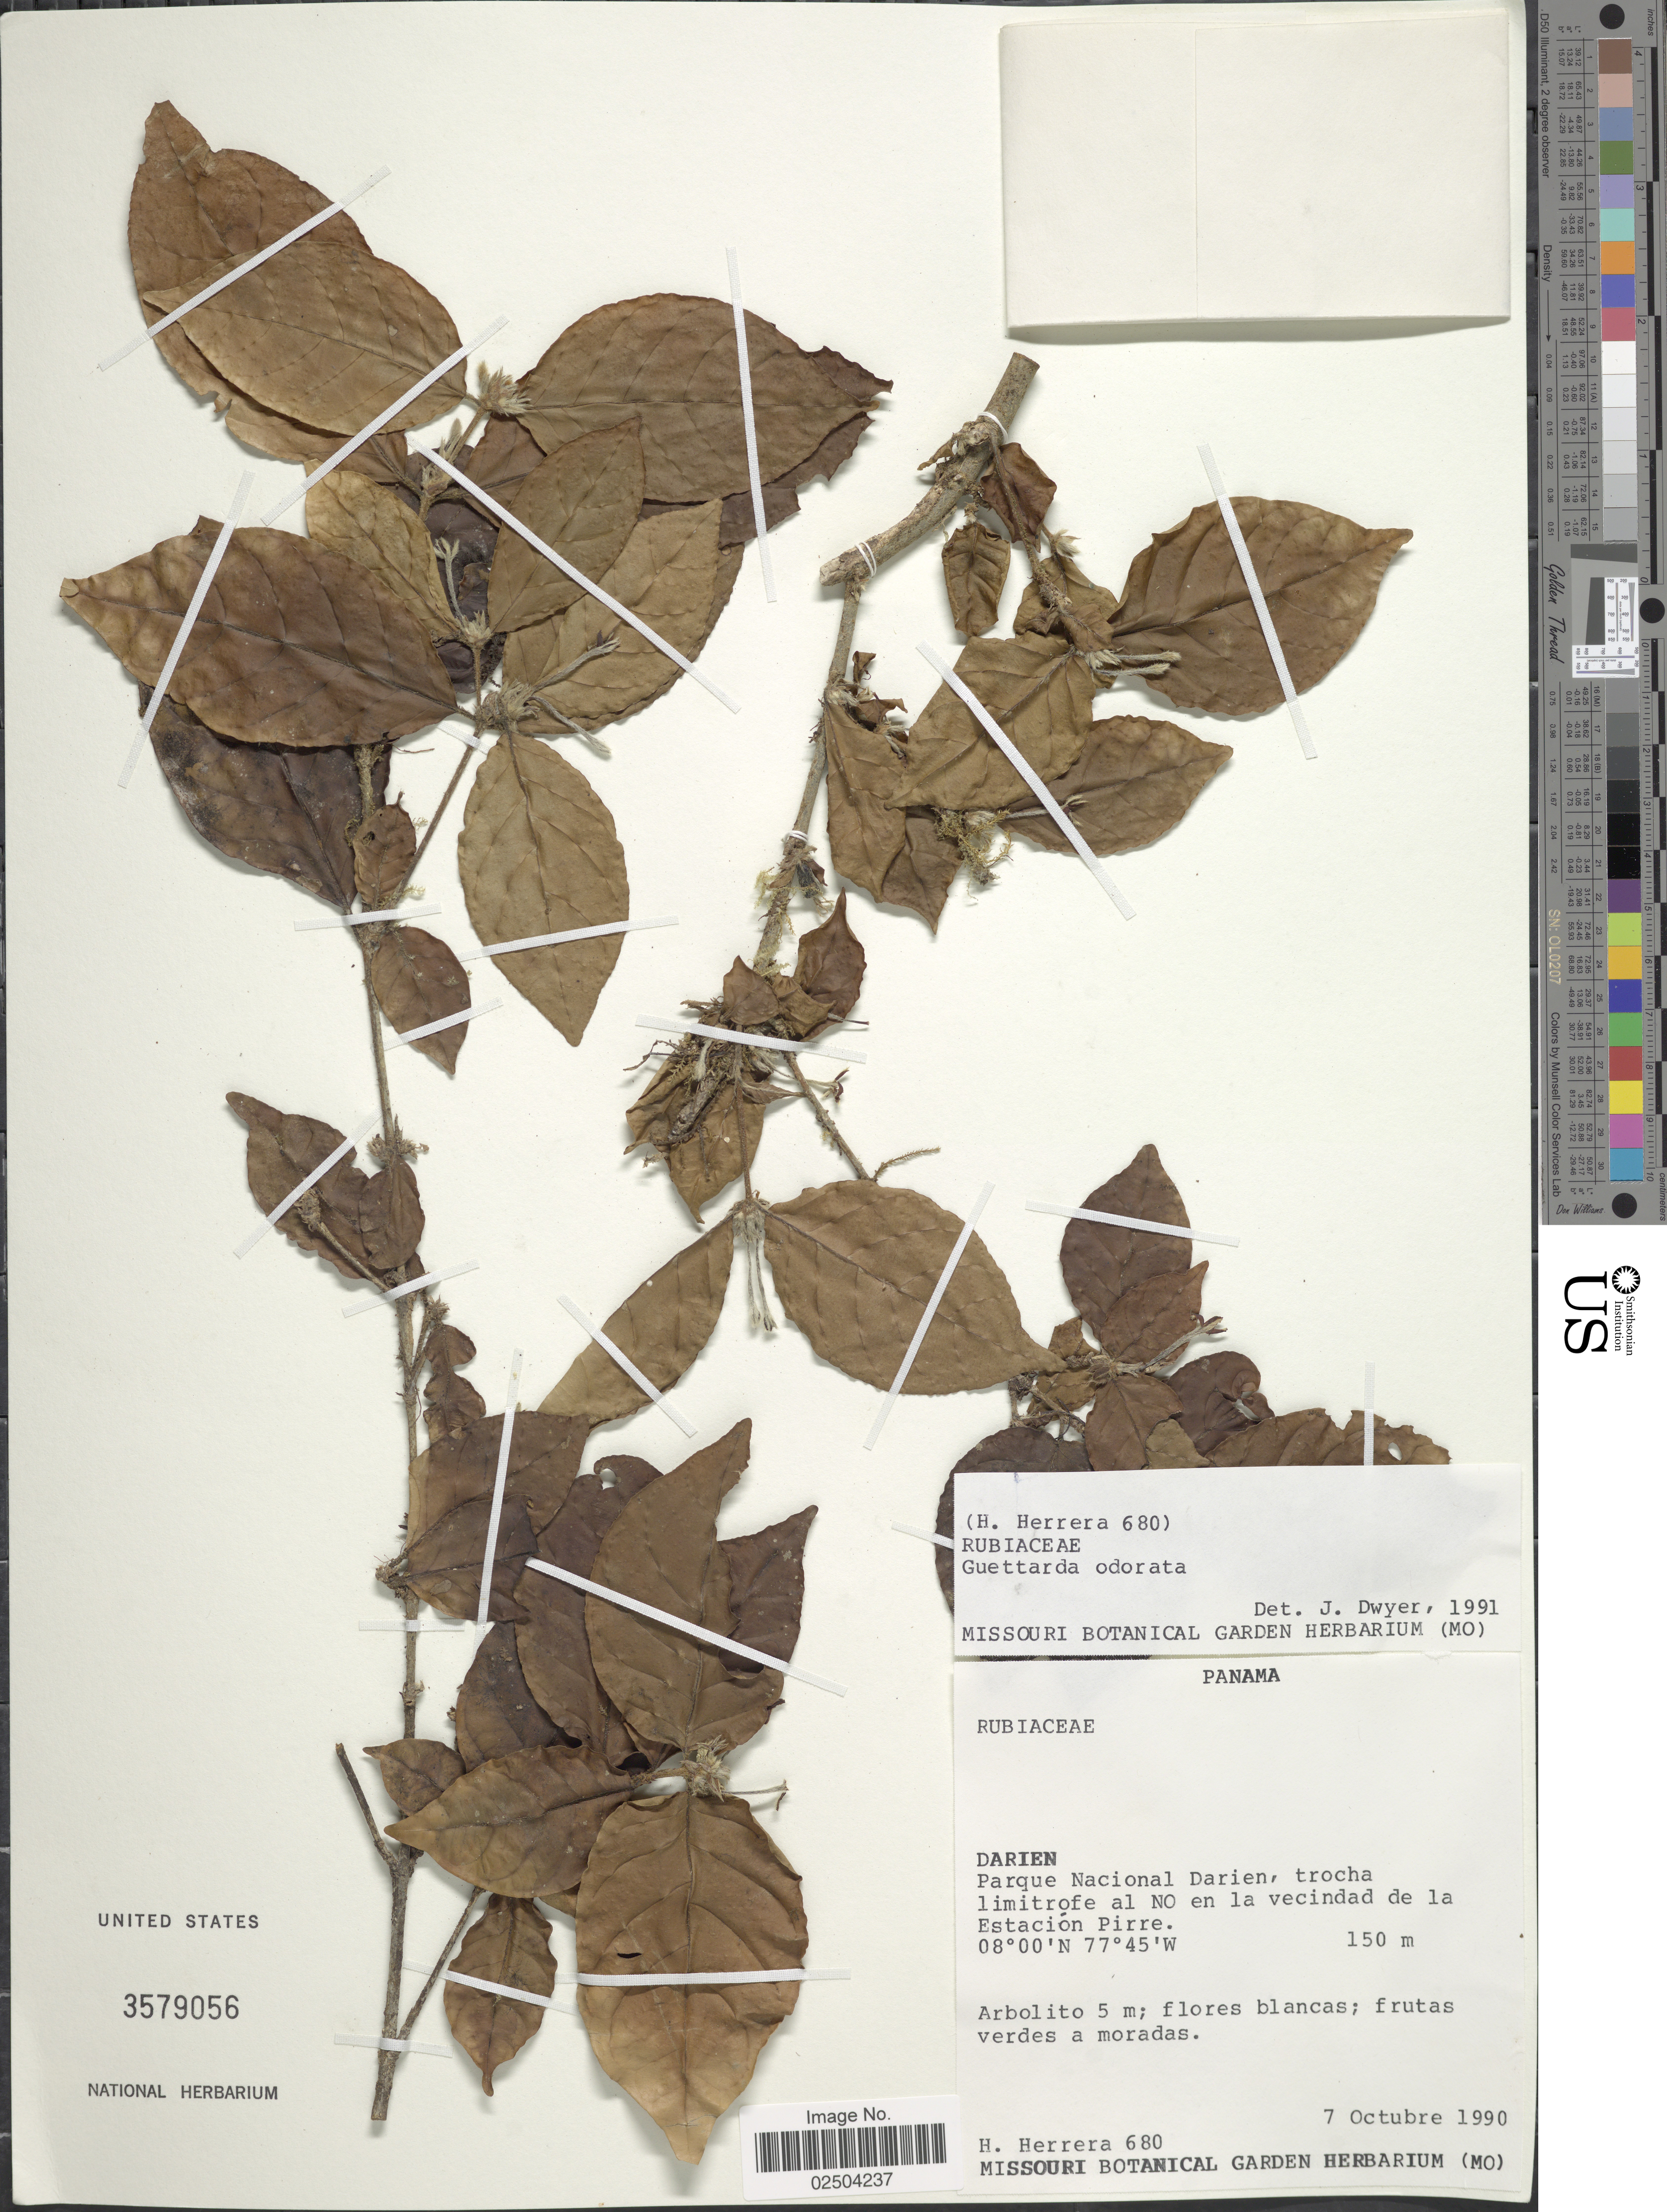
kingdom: Plantae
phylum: Tracheophyta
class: Magnoliopsida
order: Gentianales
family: Rubiaceae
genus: Guettarda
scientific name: Guettarda odorata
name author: (Jacq.) Lam.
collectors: H. Herrera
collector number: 680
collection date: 1990-10-07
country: Panama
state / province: Darién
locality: Darien: Parque Nacional Darien, trocha limitrofe al NO en la vecindad de la Estacion Pirre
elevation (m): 150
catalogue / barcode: US 3579056